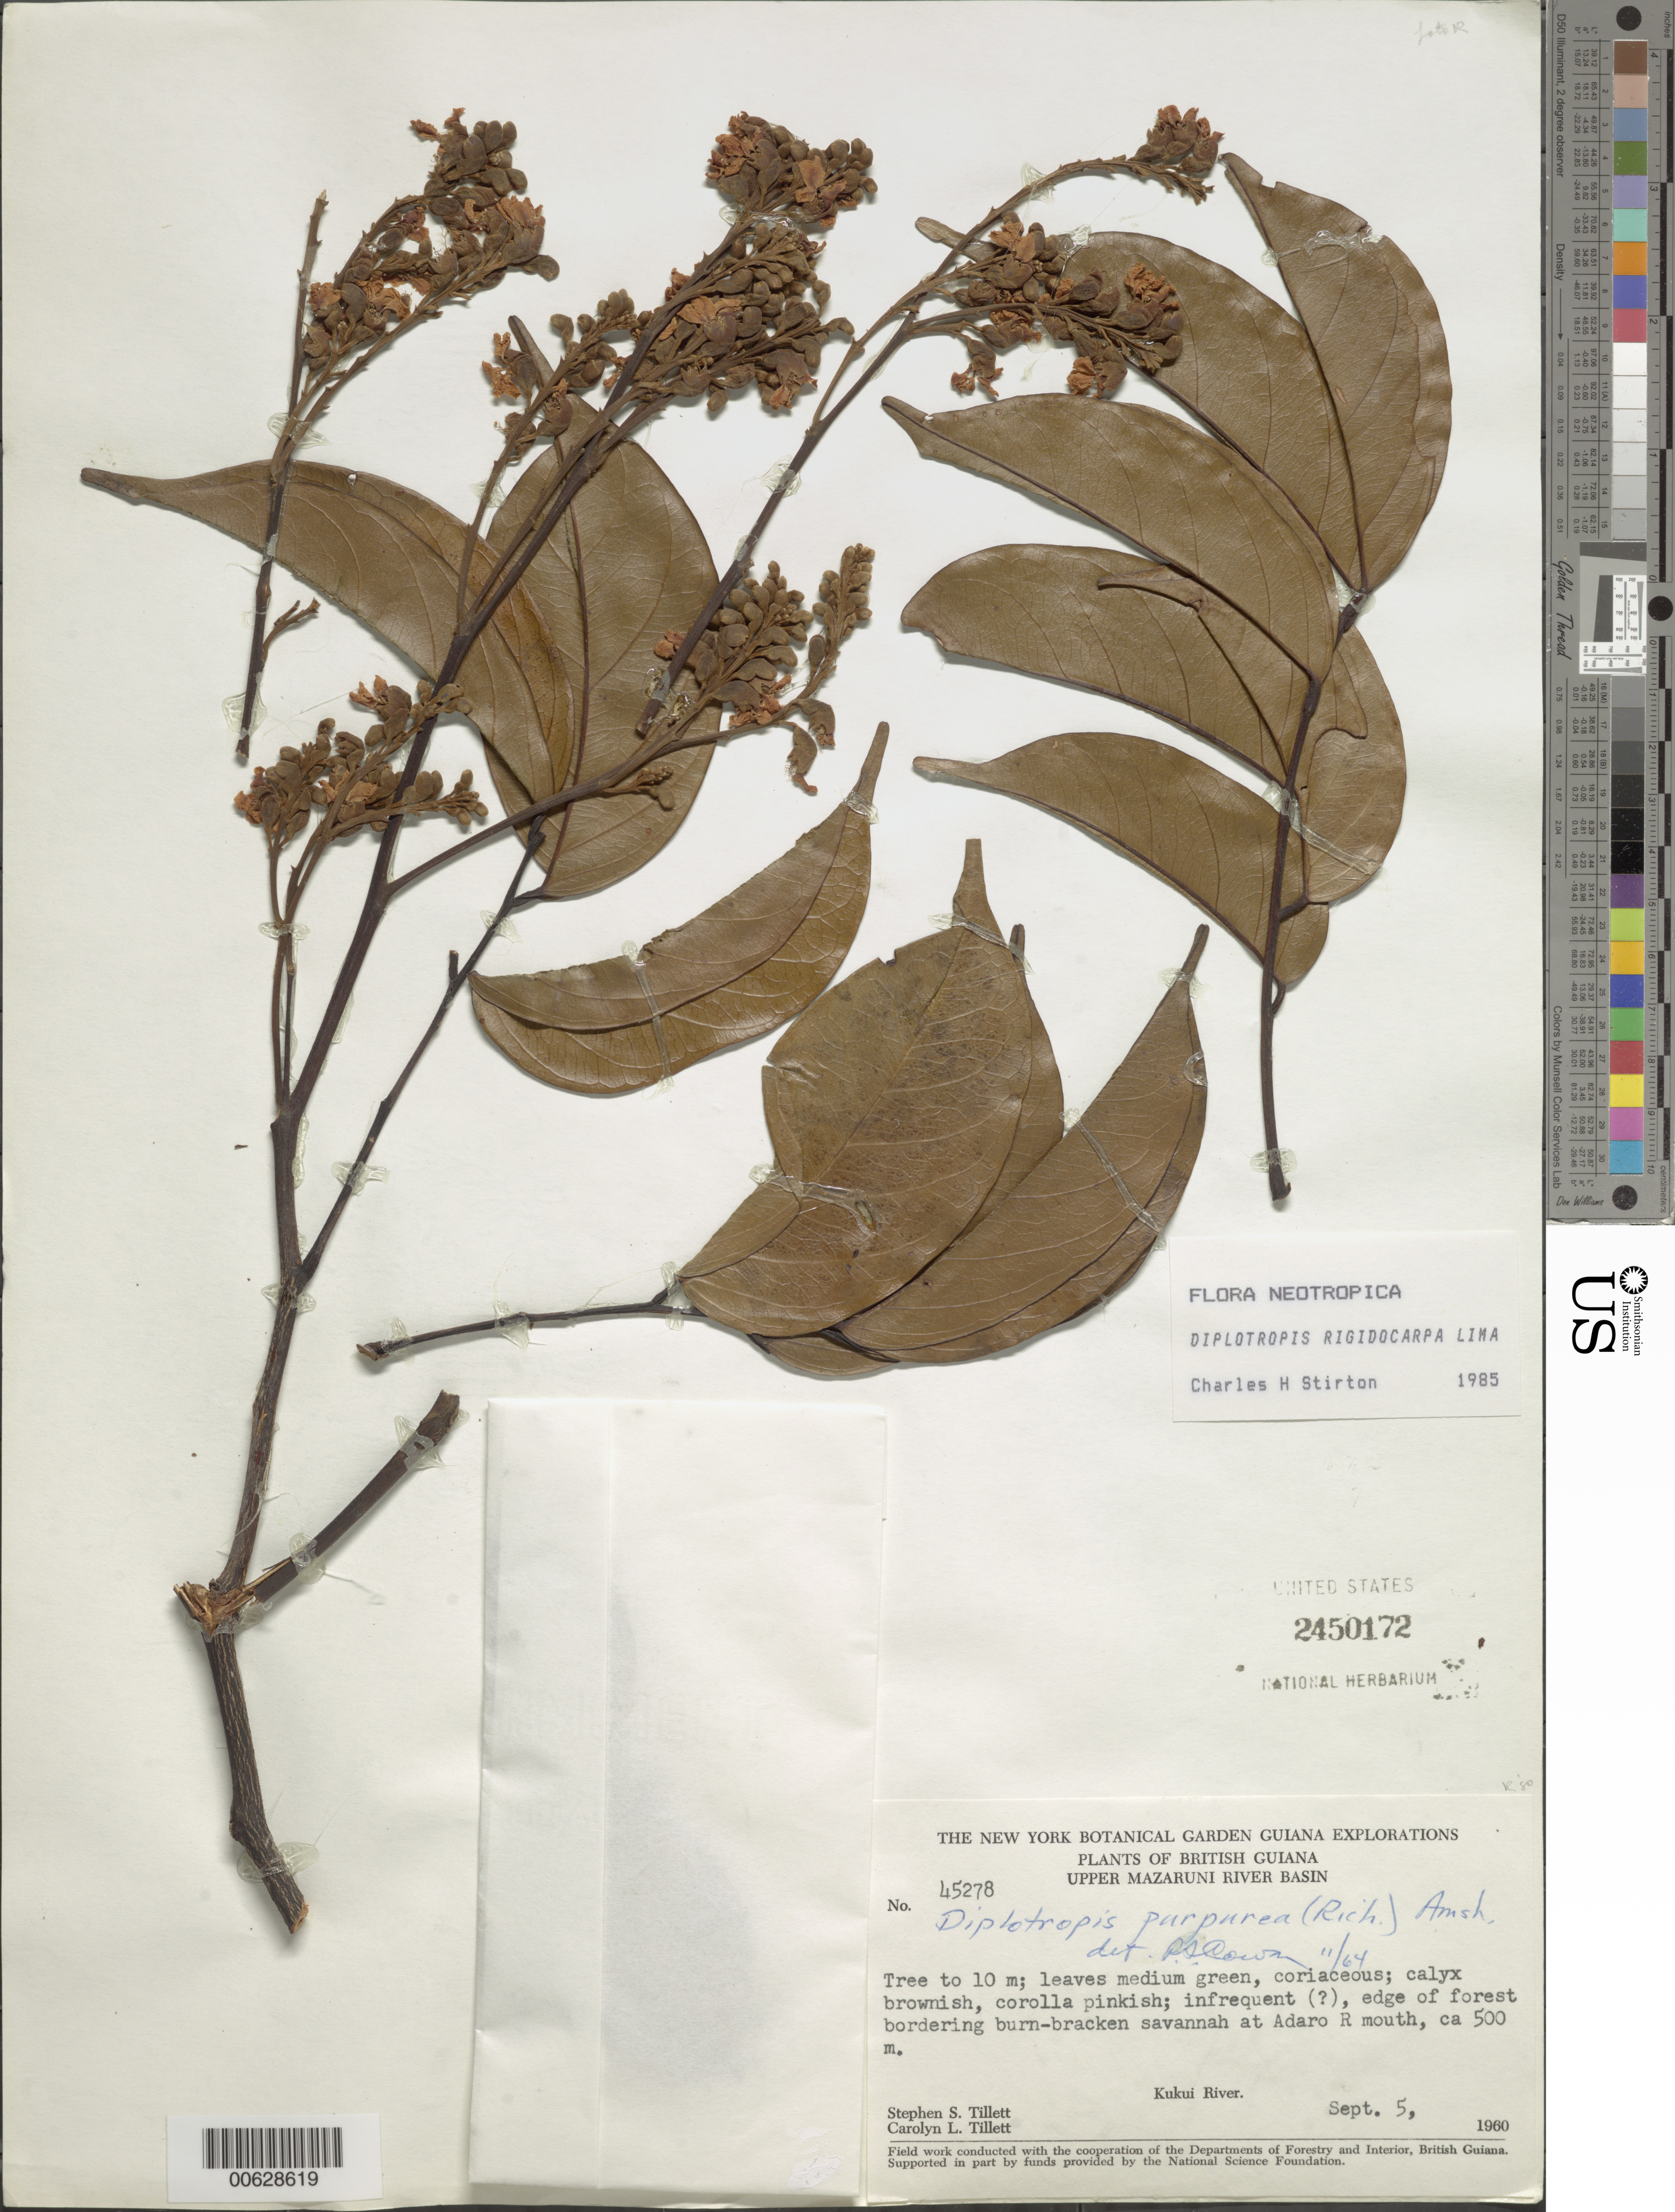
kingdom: Plantae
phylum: Tracheophyta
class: Magnoliopsida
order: Fabales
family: Fabaceae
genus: Diplotropis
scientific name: Diplotropis rigidocarpa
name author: H.C. Lima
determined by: Stirton, Charles H.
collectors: S. S. Tillett, C. L. Tillett & R. Boyan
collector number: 45278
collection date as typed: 5-Sep-60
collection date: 1960-09-05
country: Guyana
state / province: Cuyuni-Mazaruni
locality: Adaro R. mouth, edge of Kukui R., upper Mazaruni R. basin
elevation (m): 500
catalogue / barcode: US 2450172